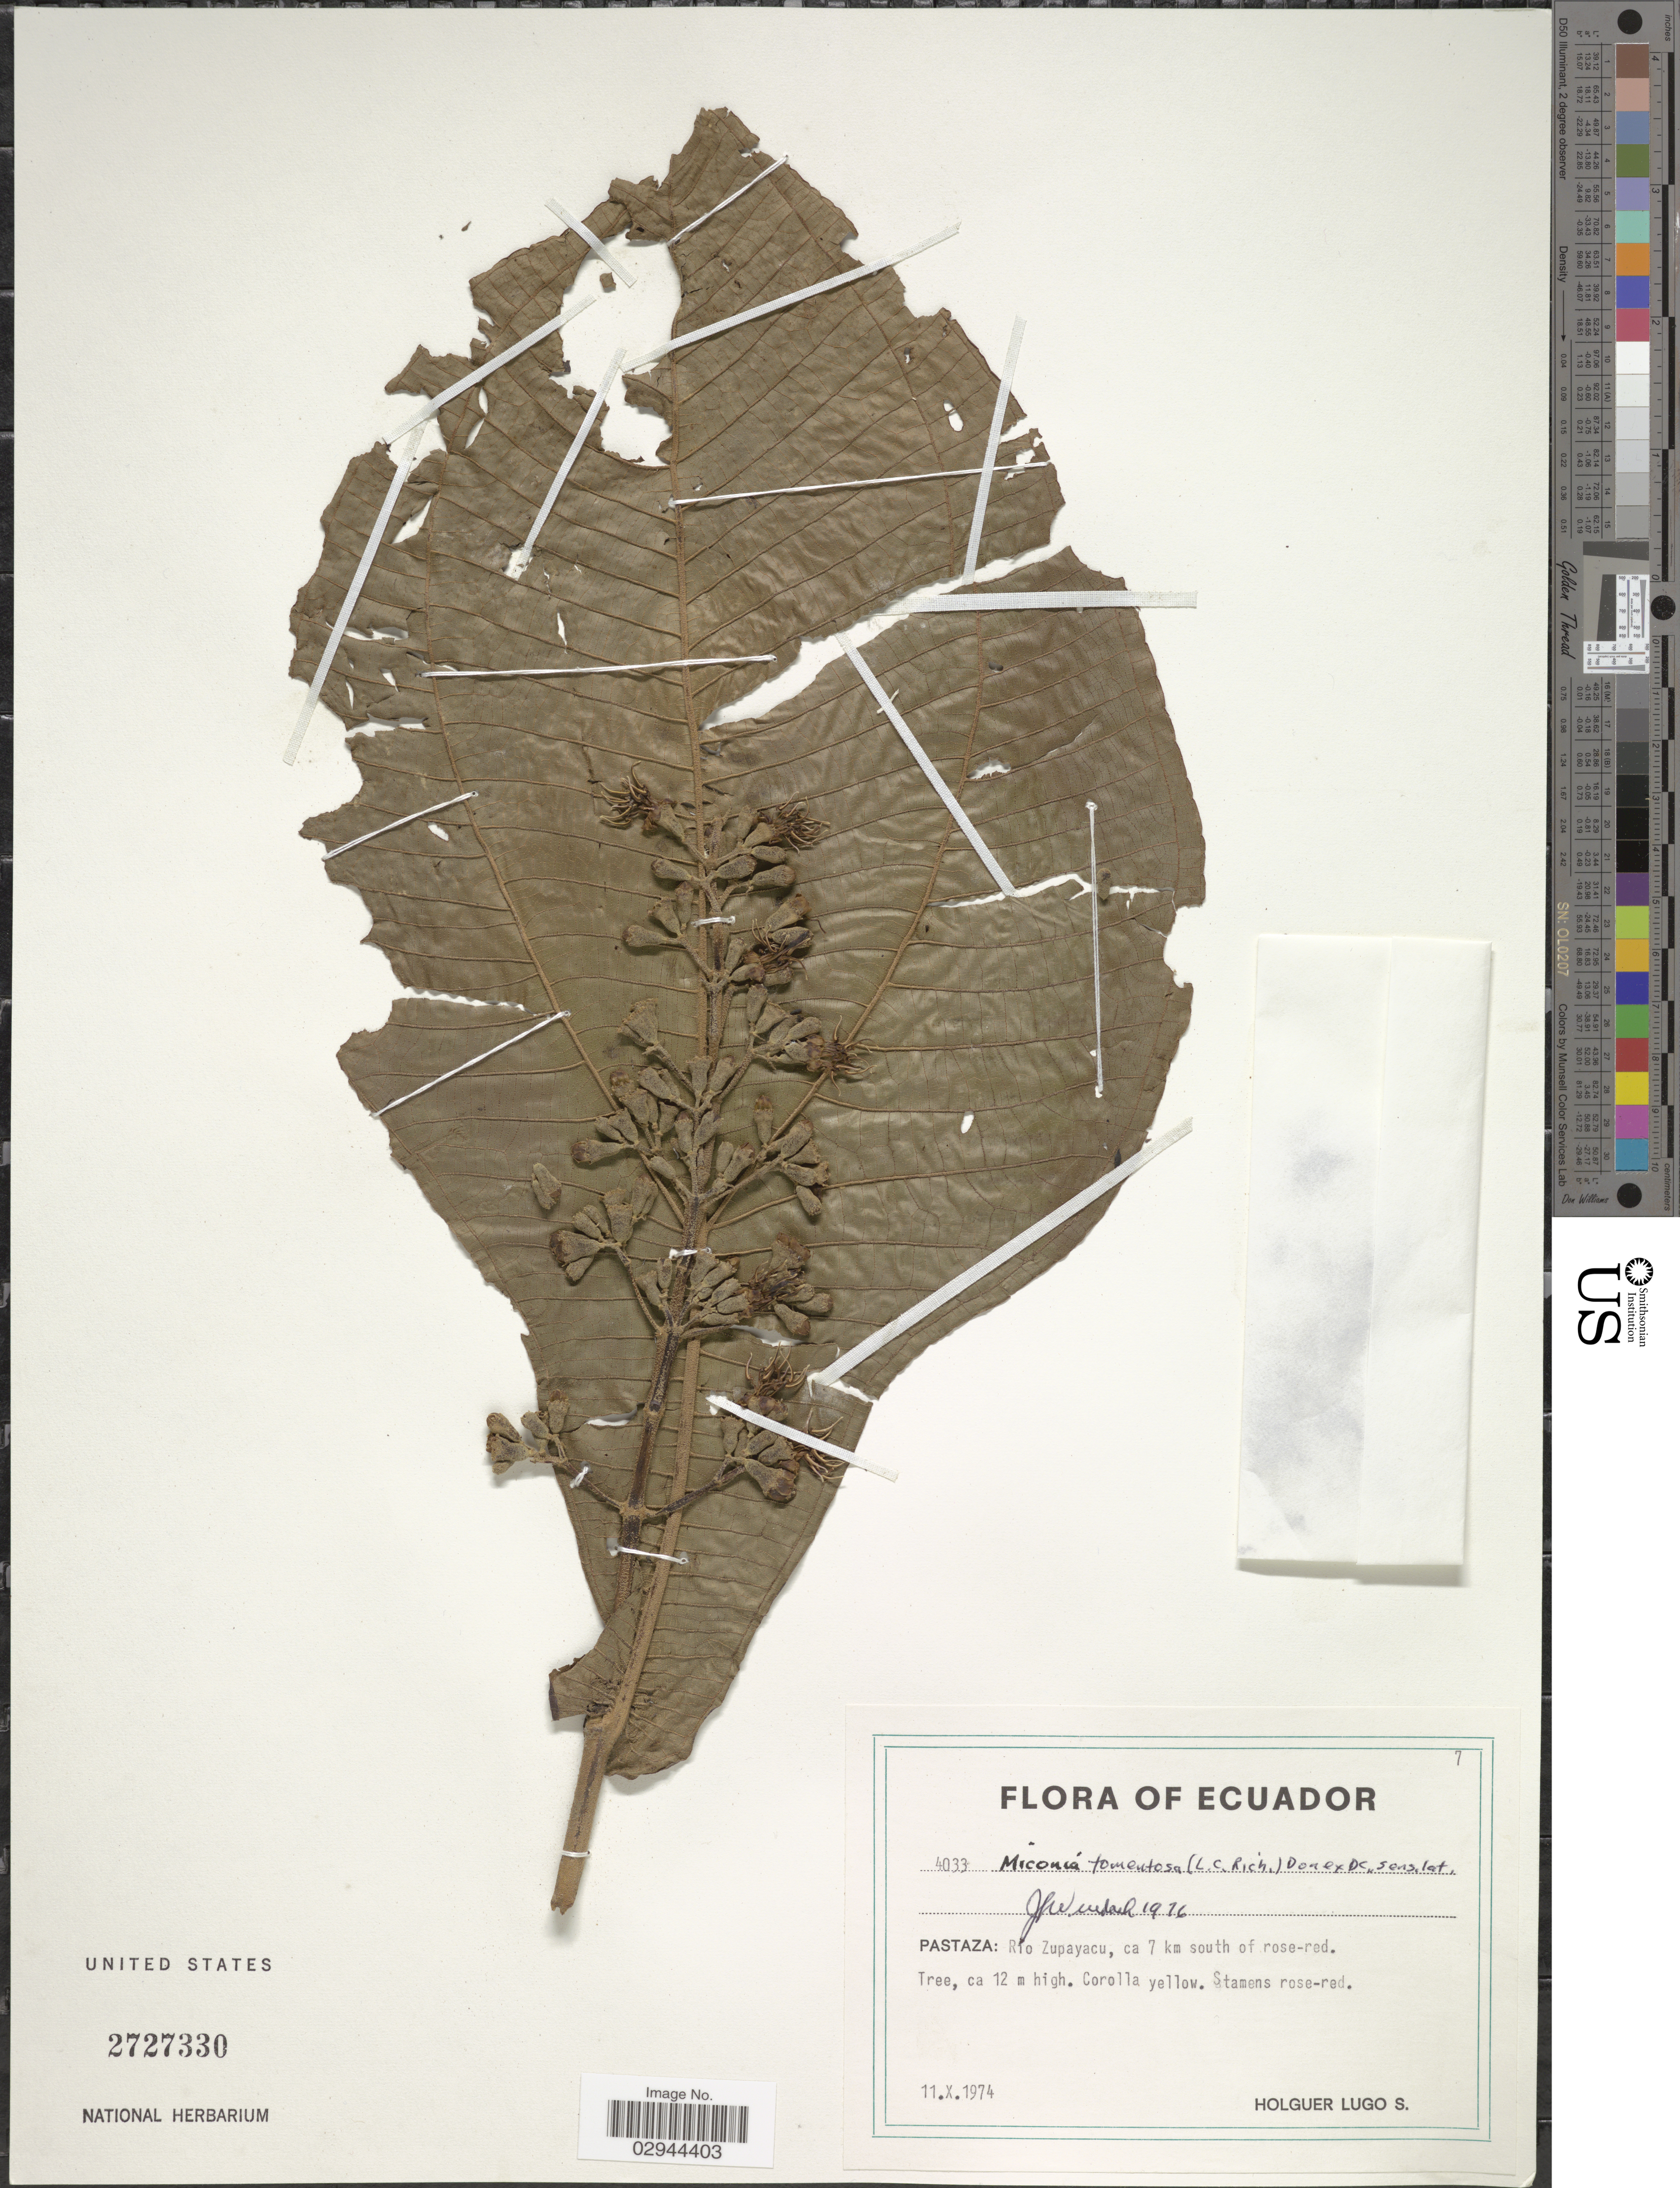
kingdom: Plantae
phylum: Tracheophyta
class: Magnoliopsida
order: Myrtales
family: Melastomataceae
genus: Miconia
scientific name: Miconia tomentosa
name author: (Rich.) D. Don ex DC.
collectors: H. Lugo S.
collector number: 4033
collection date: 1974-10-11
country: Ecuador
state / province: Pastaza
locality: Río Zupayacu, ca 7 km south of rose-red.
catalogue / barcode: US 2727330